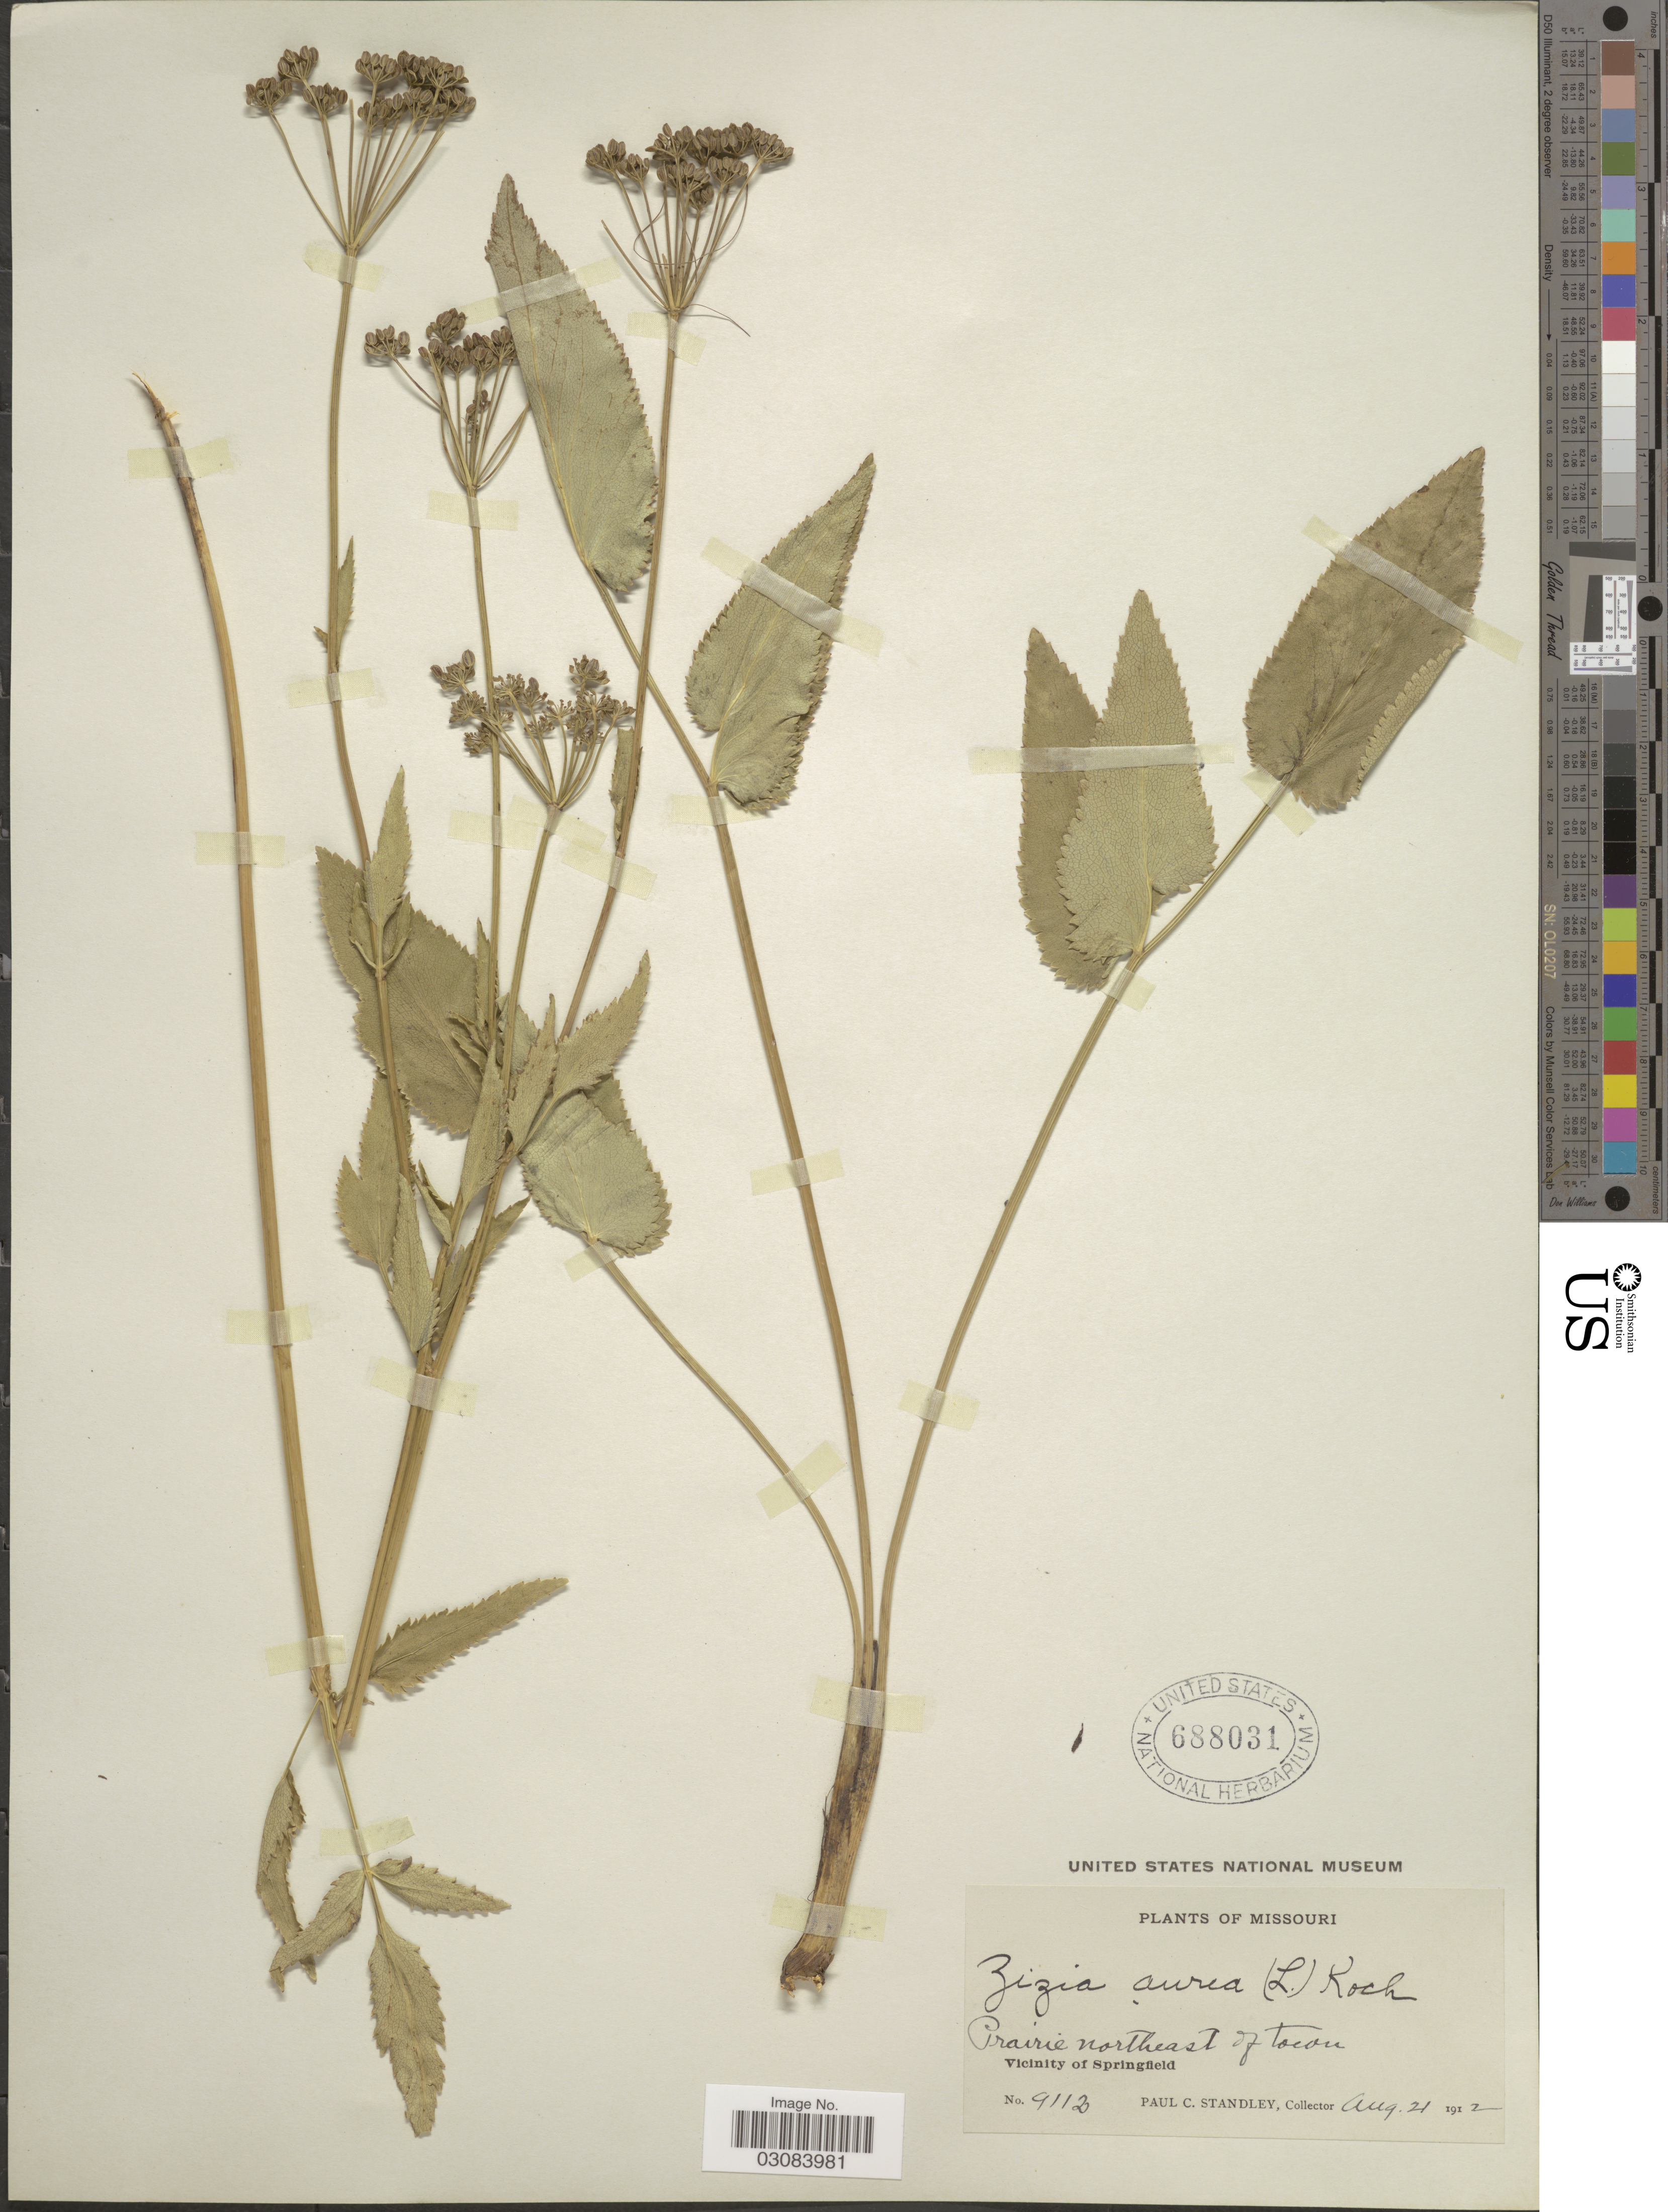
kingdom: Plantae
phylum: Tracheophyta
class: Magnoliopsida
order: Apiales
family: Apiaceae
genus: Zizia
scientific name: Zizia aurea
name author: (L.) Koch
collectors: P. C. Standley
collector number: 9112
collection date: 1912-08-21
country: United States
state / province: Missouri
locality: Prairie northeast of town. Vicinity of Springfield.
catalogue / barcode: US 688031